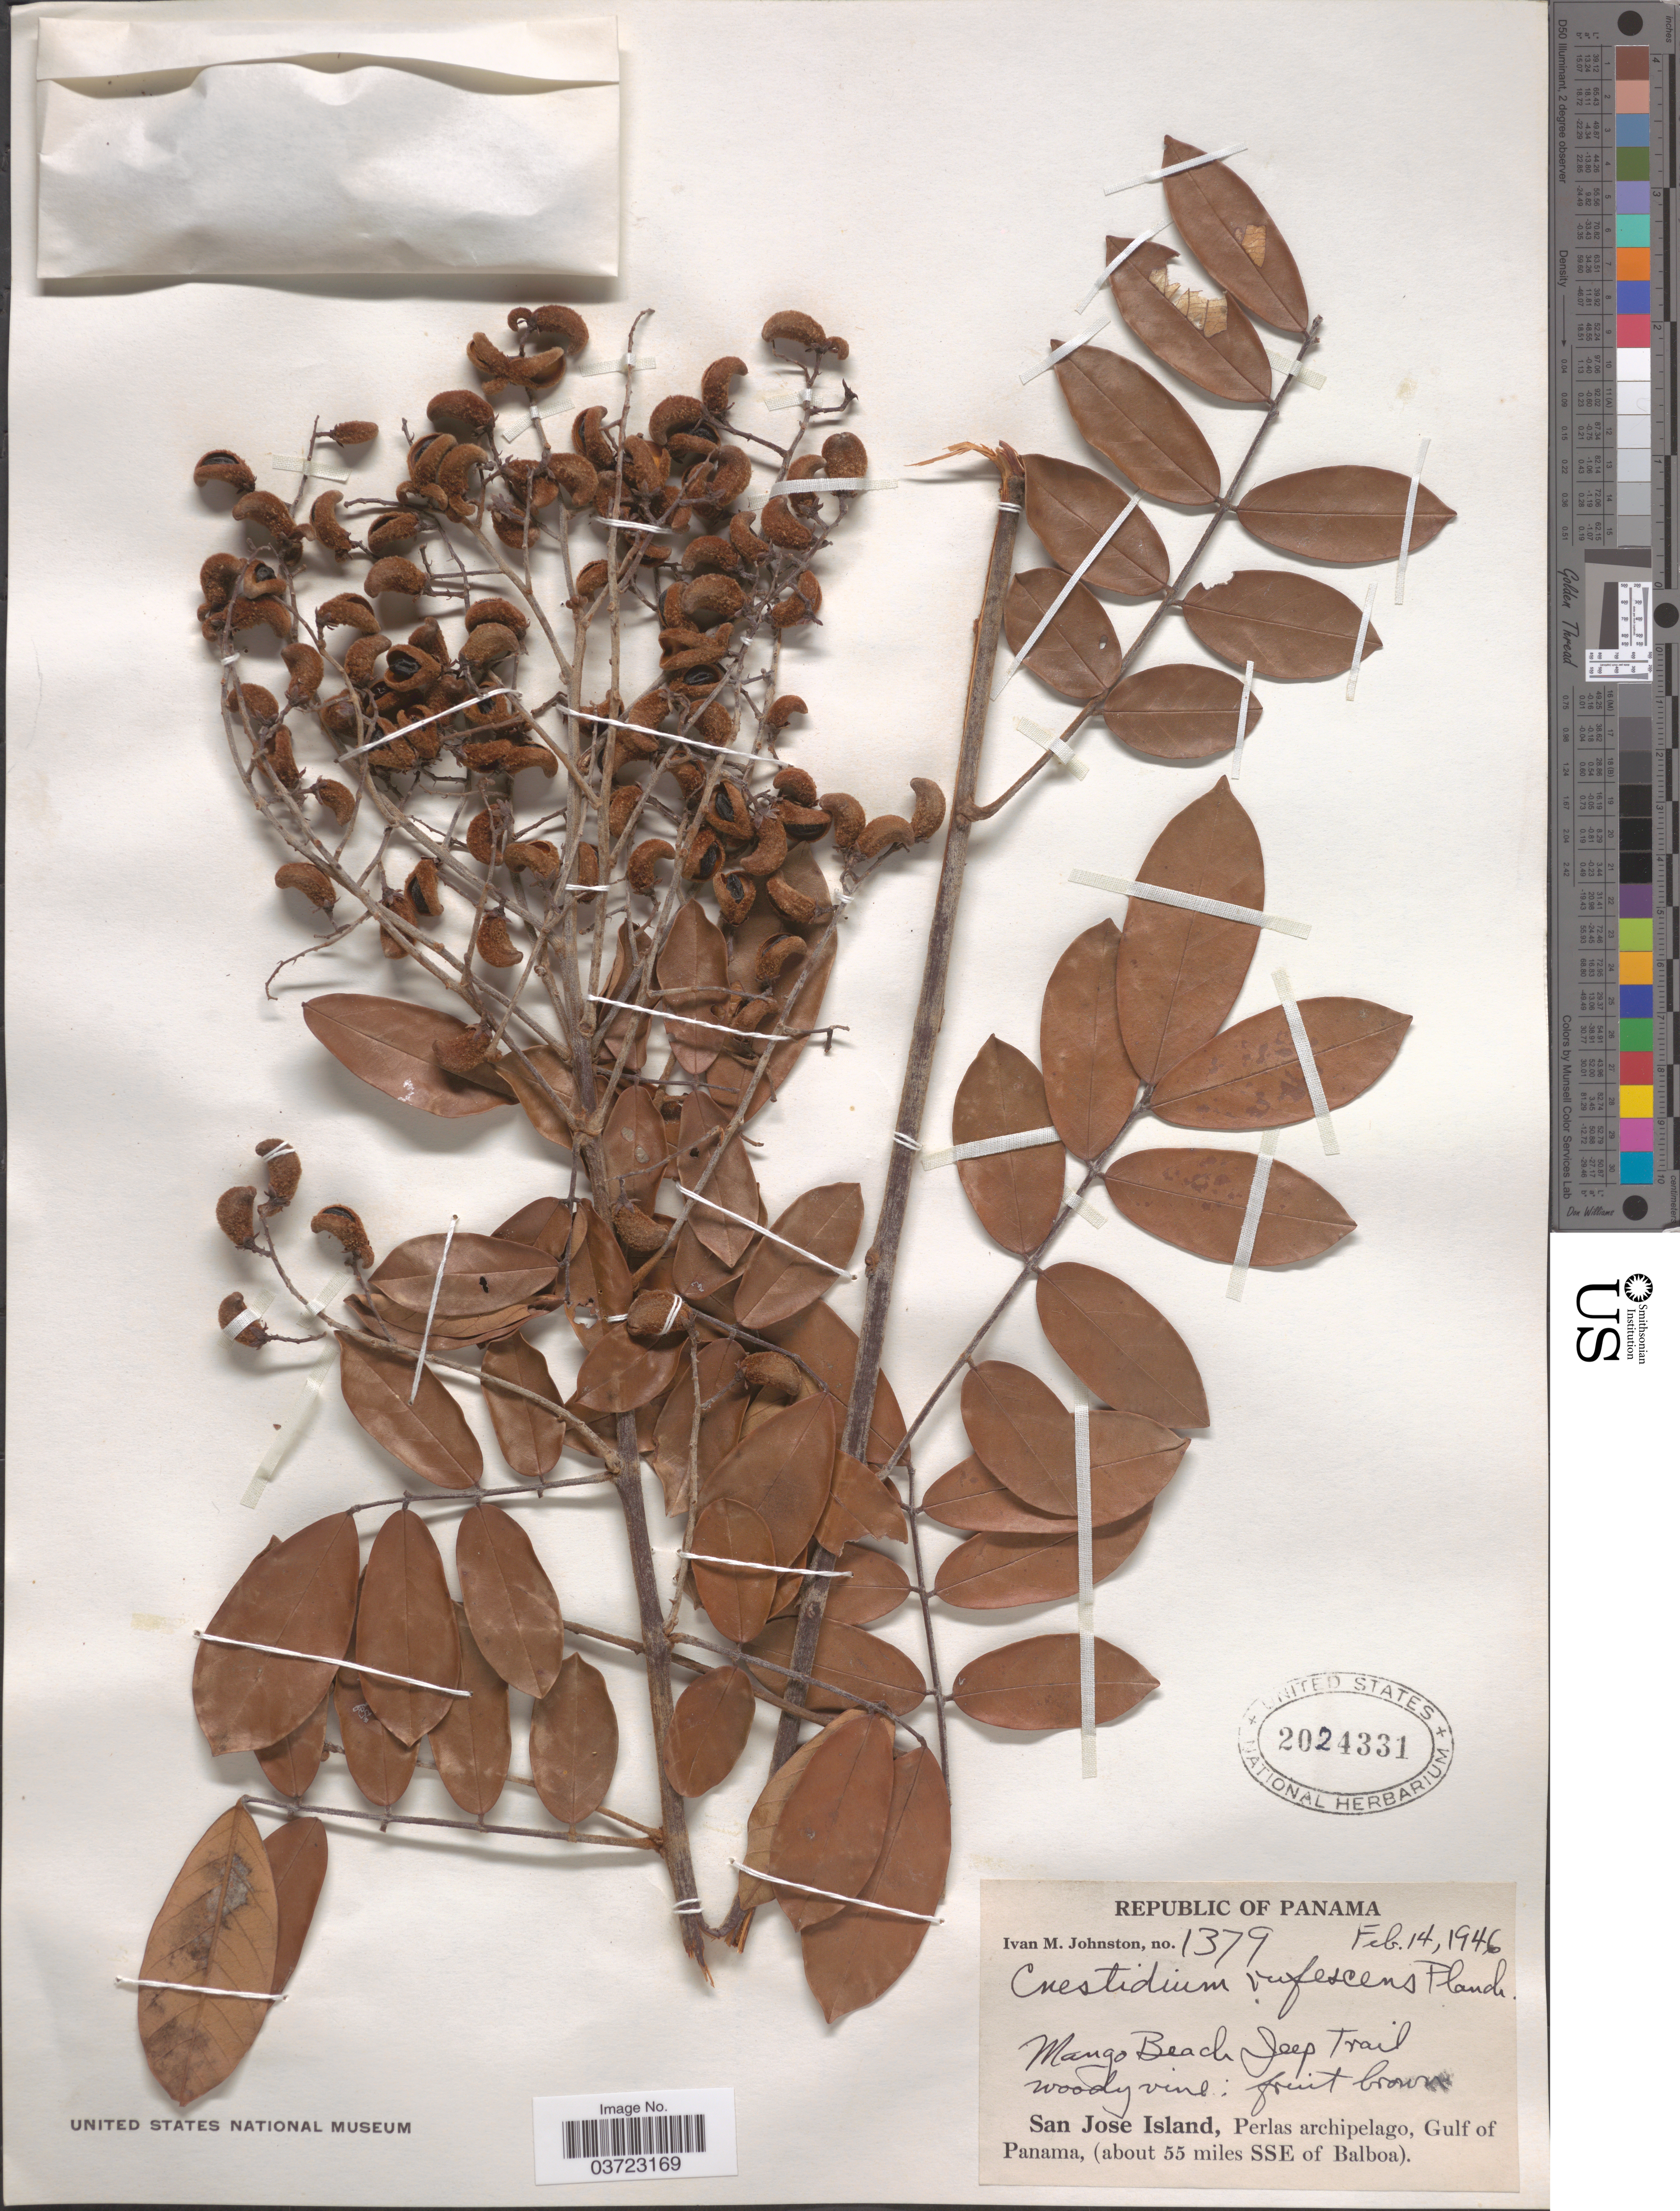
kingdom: Plantae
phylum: Tracheophyta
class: Magnoliopsida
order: Oxalidales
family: Connaraceae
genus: Cnestidium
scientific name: Cnestidium rufescens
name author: Planch.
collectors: I.M. Johnston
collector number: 1379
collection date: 1946-02-14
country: Panama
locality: Mango Beach Jeep Trail. San Jose Island, Perlas archipelago, Gulf of Panama, (about 55 miles SSE of Balboa).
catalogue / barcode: US 2024331